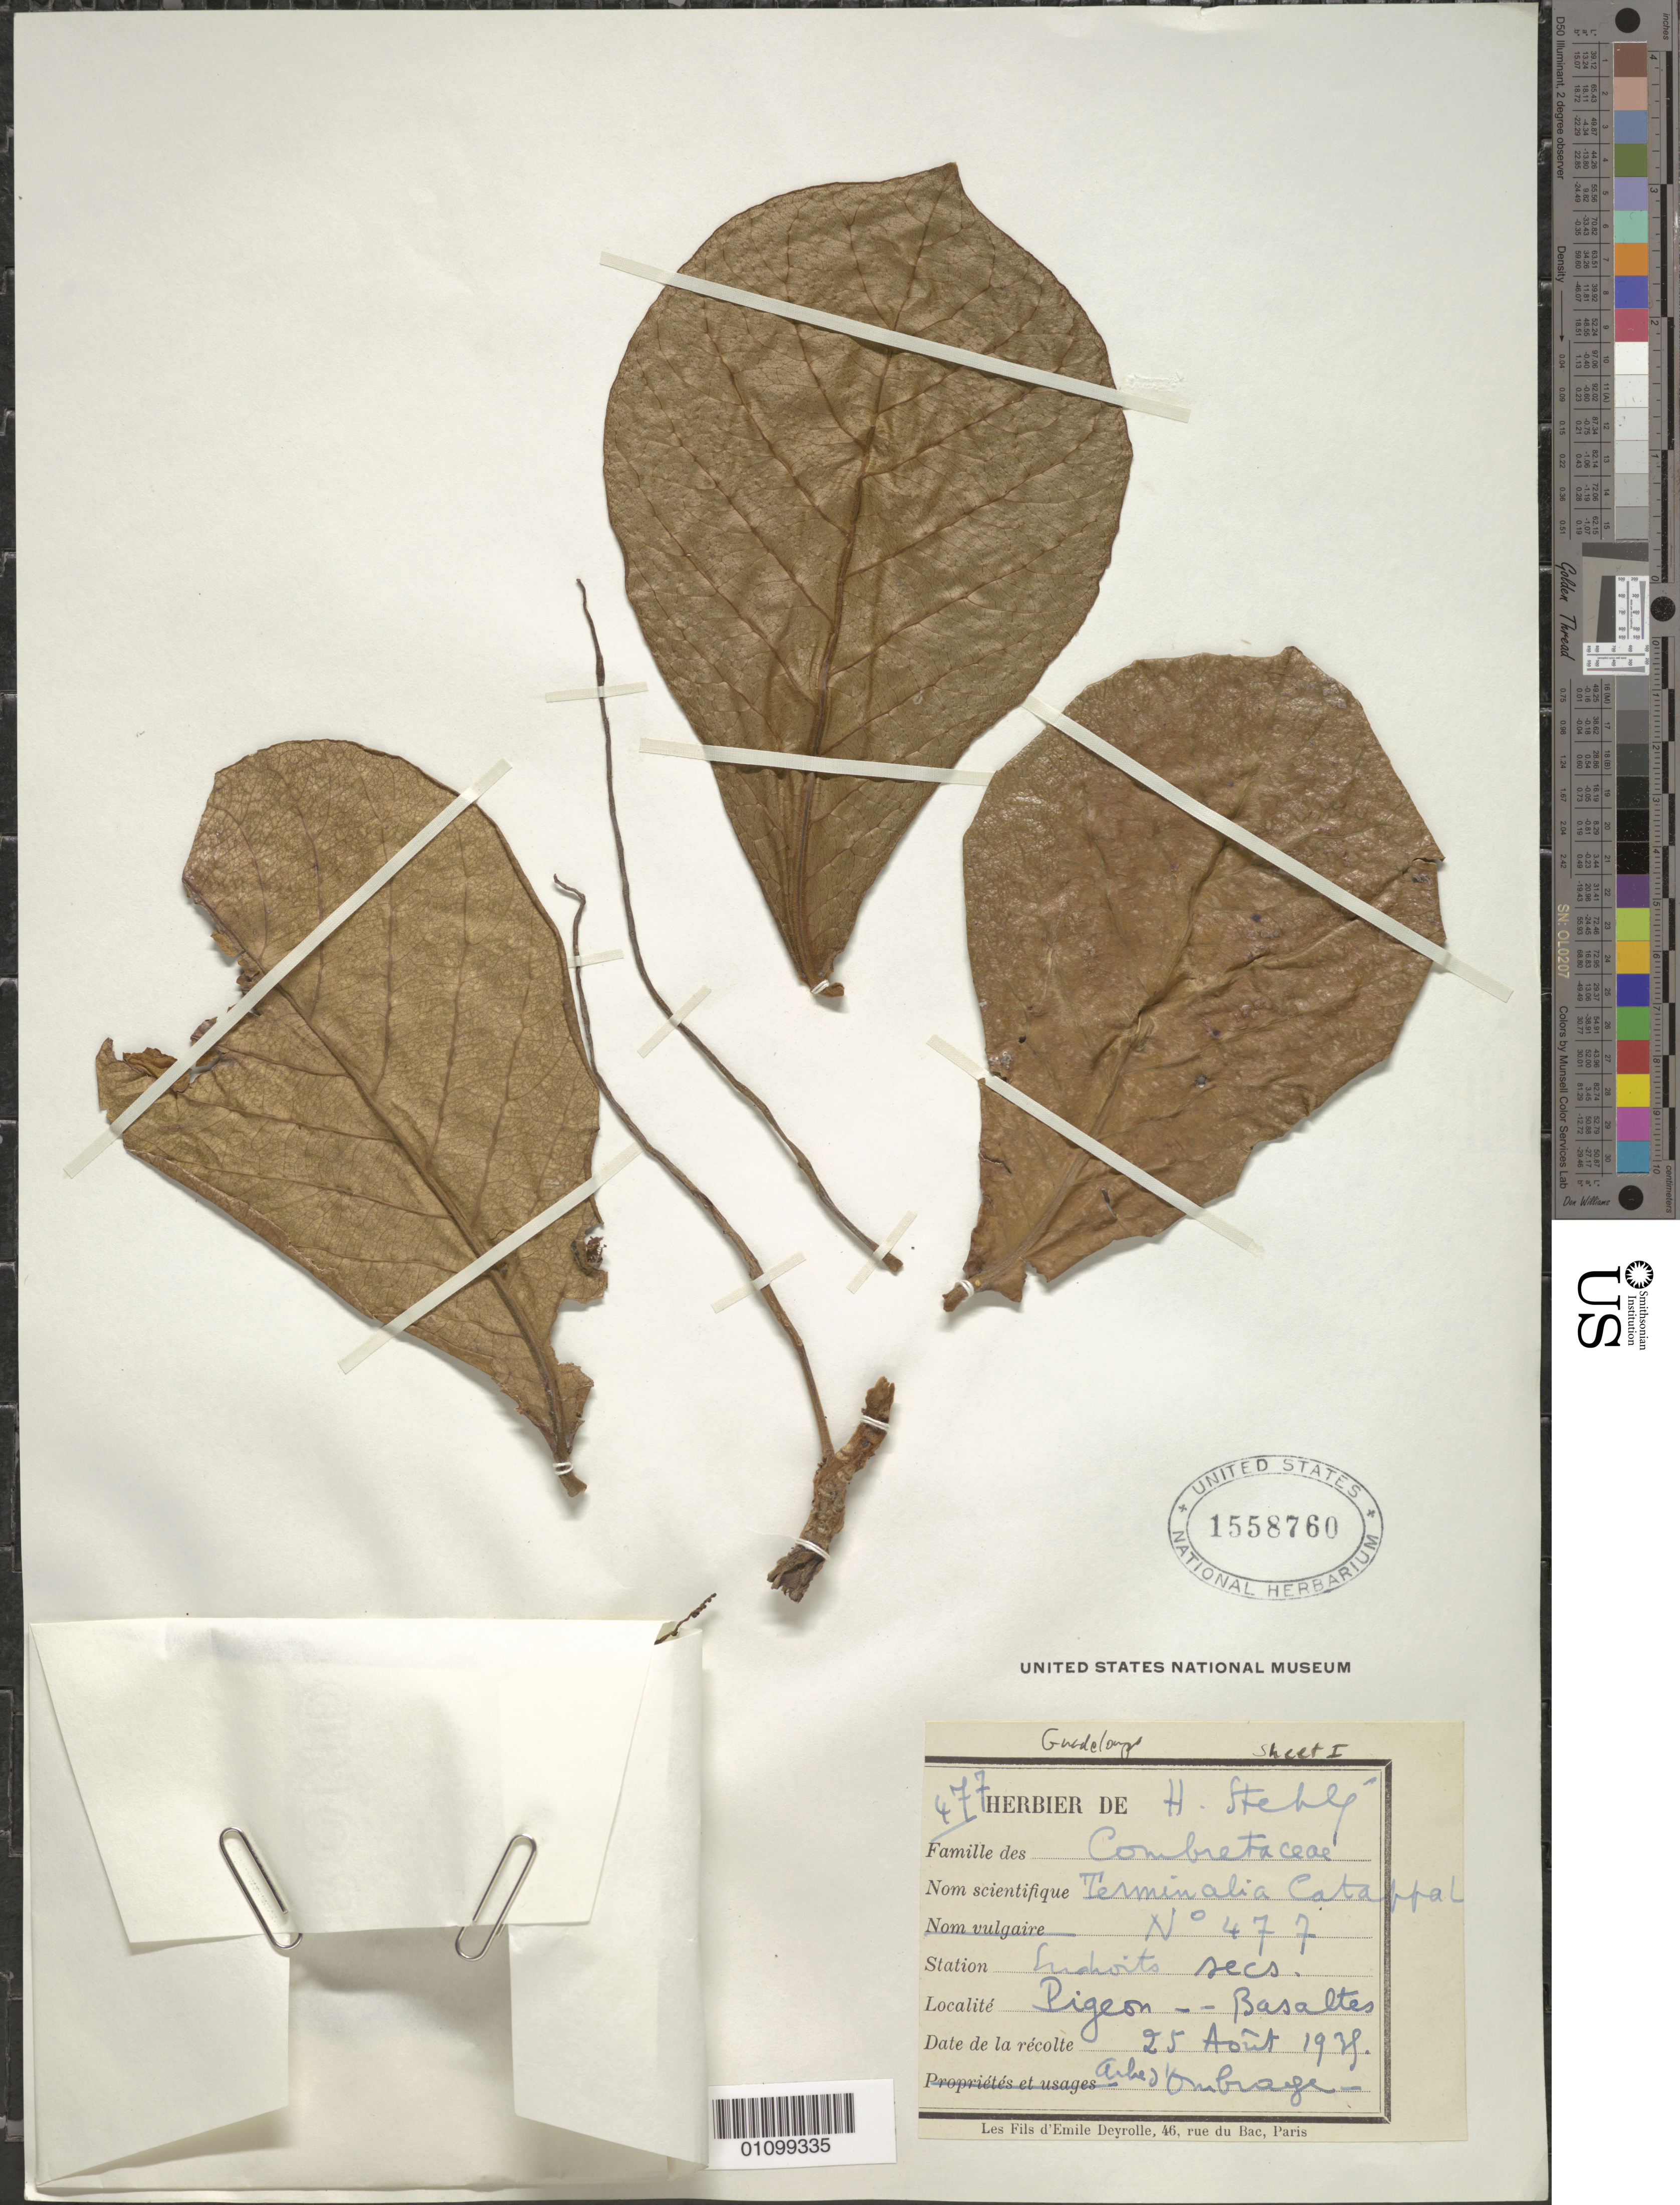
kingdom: Plantae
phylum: Tracheophyta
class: Magnoliopsida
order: Myrtales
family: Combretaceae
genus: Terminalia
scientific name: Terminalia catappa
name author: L.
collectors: H. Stehlé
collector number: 477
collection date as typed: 25 Aug 1938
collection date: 1938-08-25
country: Guadeloupe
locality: Arbre d'Ombrage; endoits secs. Pigeon - Basaltes.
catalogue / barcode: US 1558760